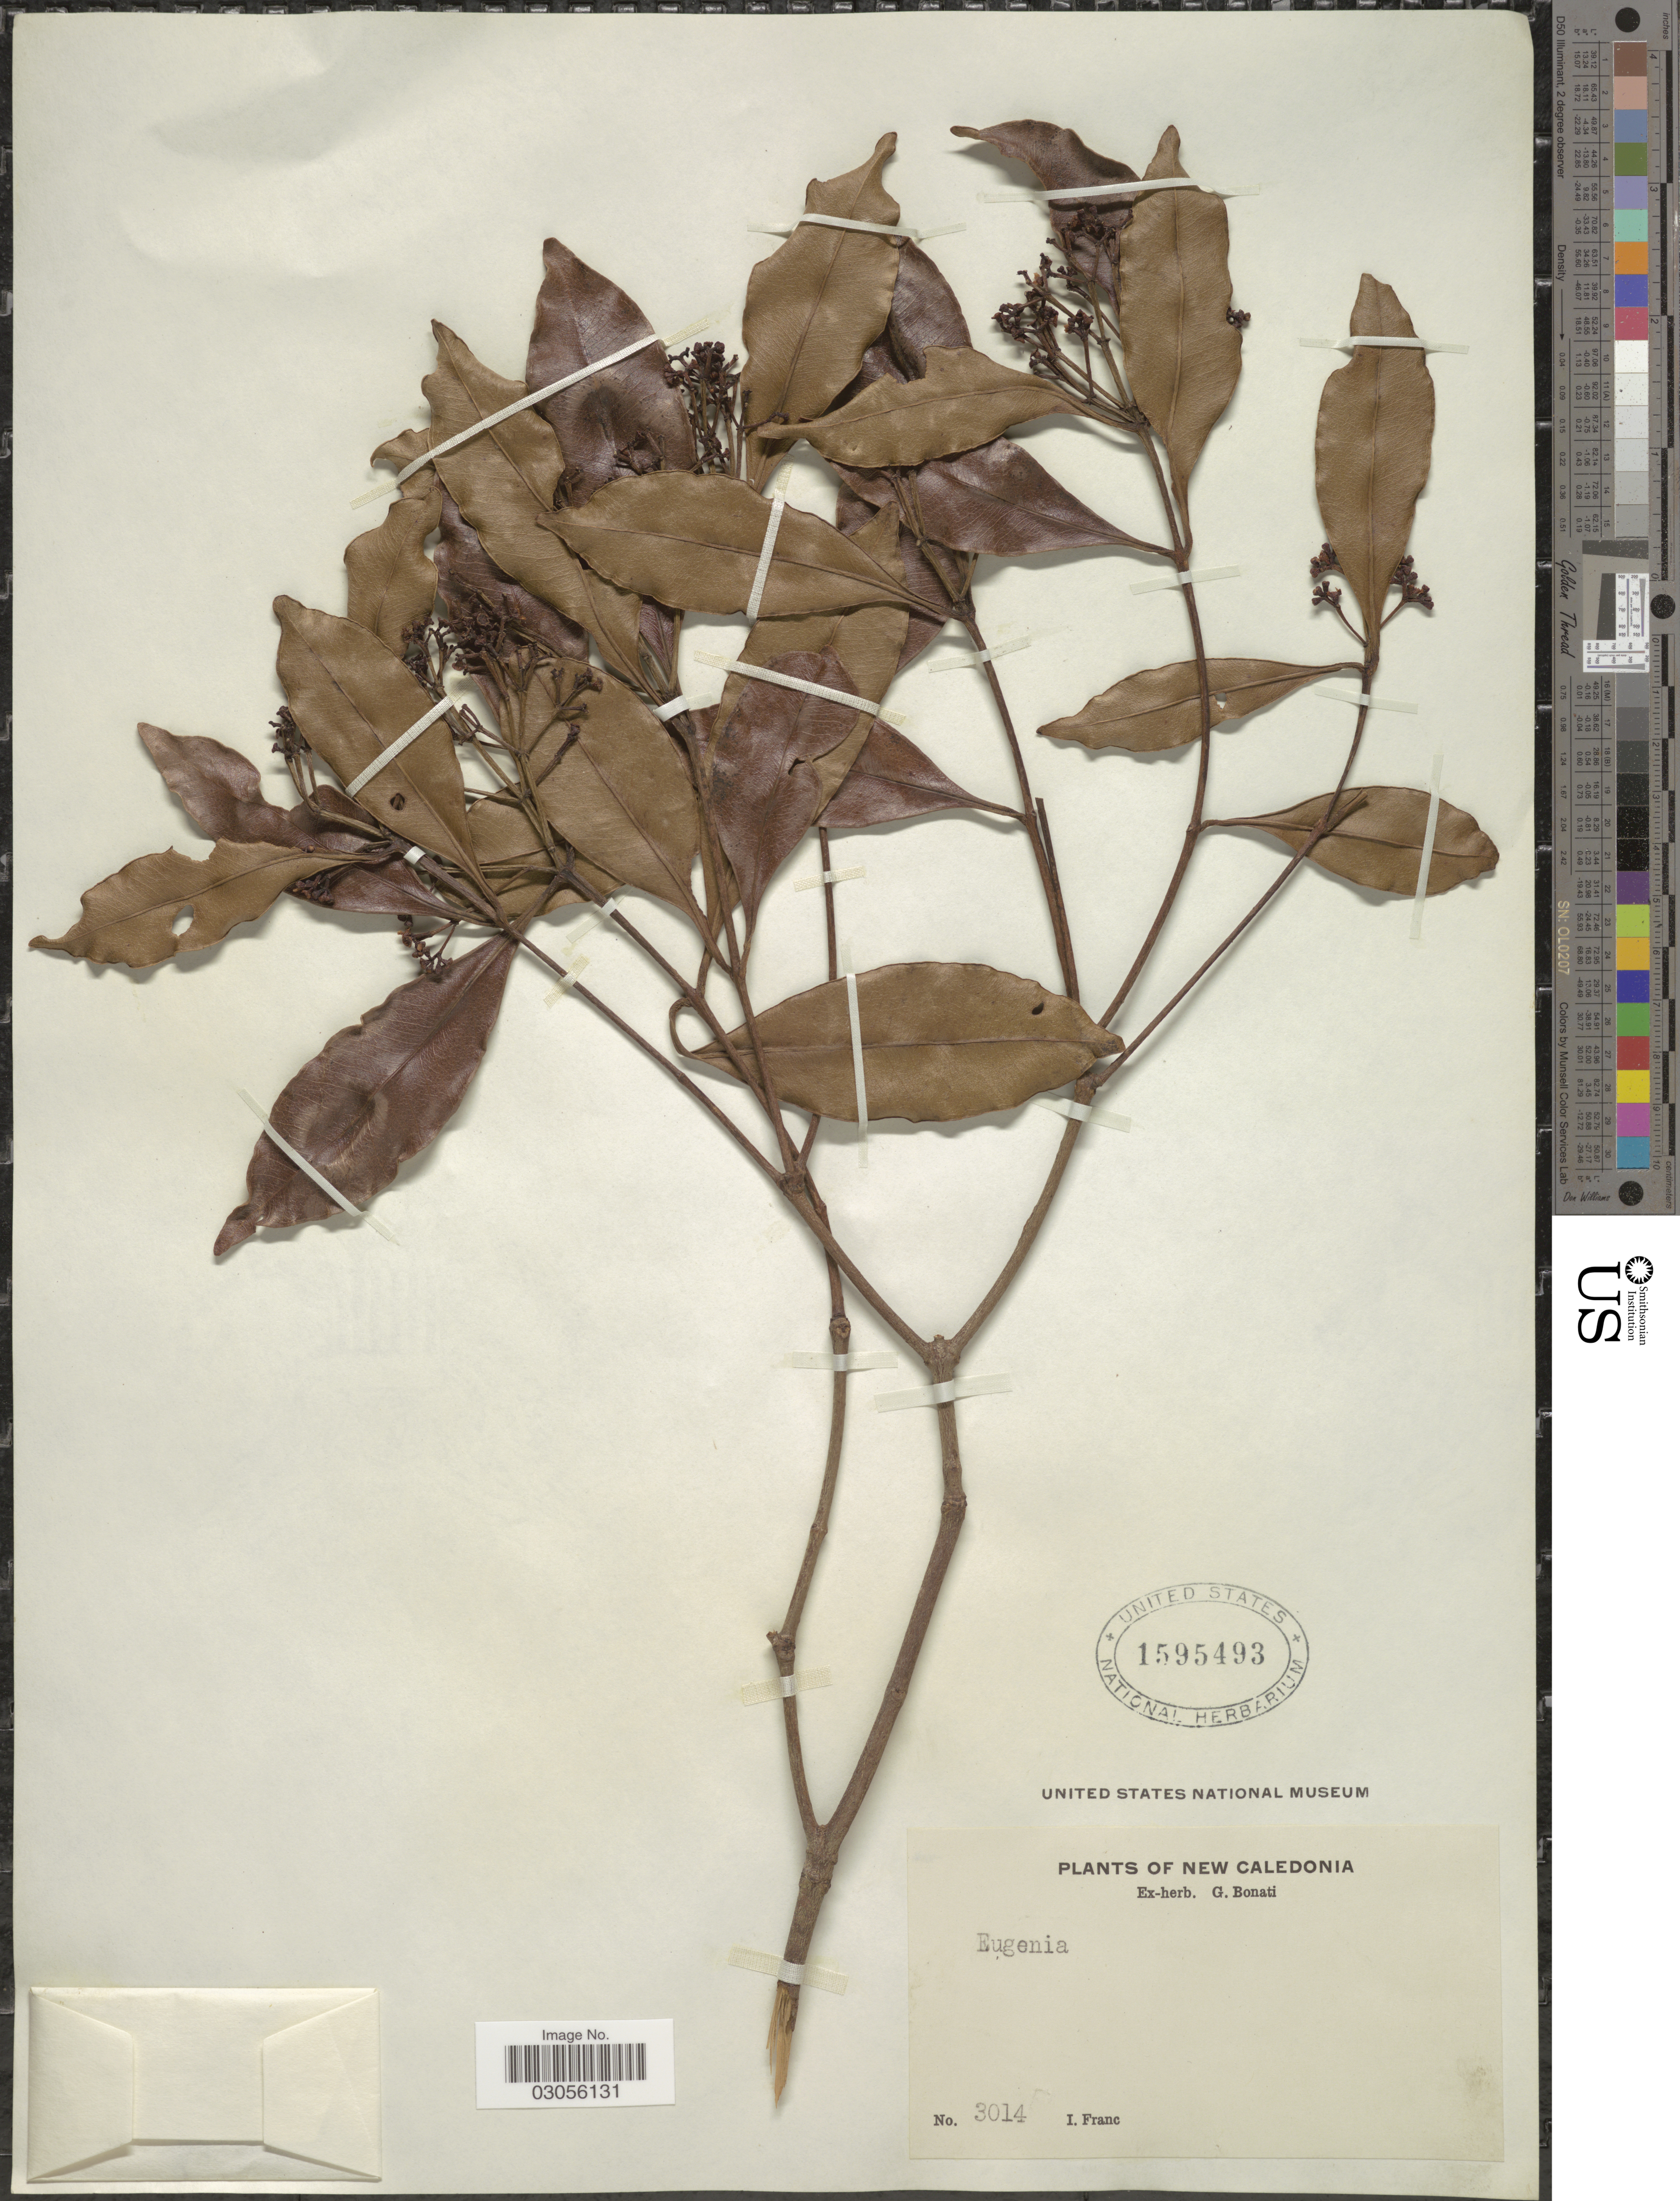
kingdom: Plantae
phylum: Tracheophyta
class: Magnoliopsida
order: Myrtales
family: Myrtaceae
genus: Syzygium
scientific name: Syzygium frutescens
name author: Brongn. & Gris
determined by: Dawson, J. W.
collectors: I. Franc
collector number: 3014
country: New Caledonia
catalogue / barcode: US 1595493